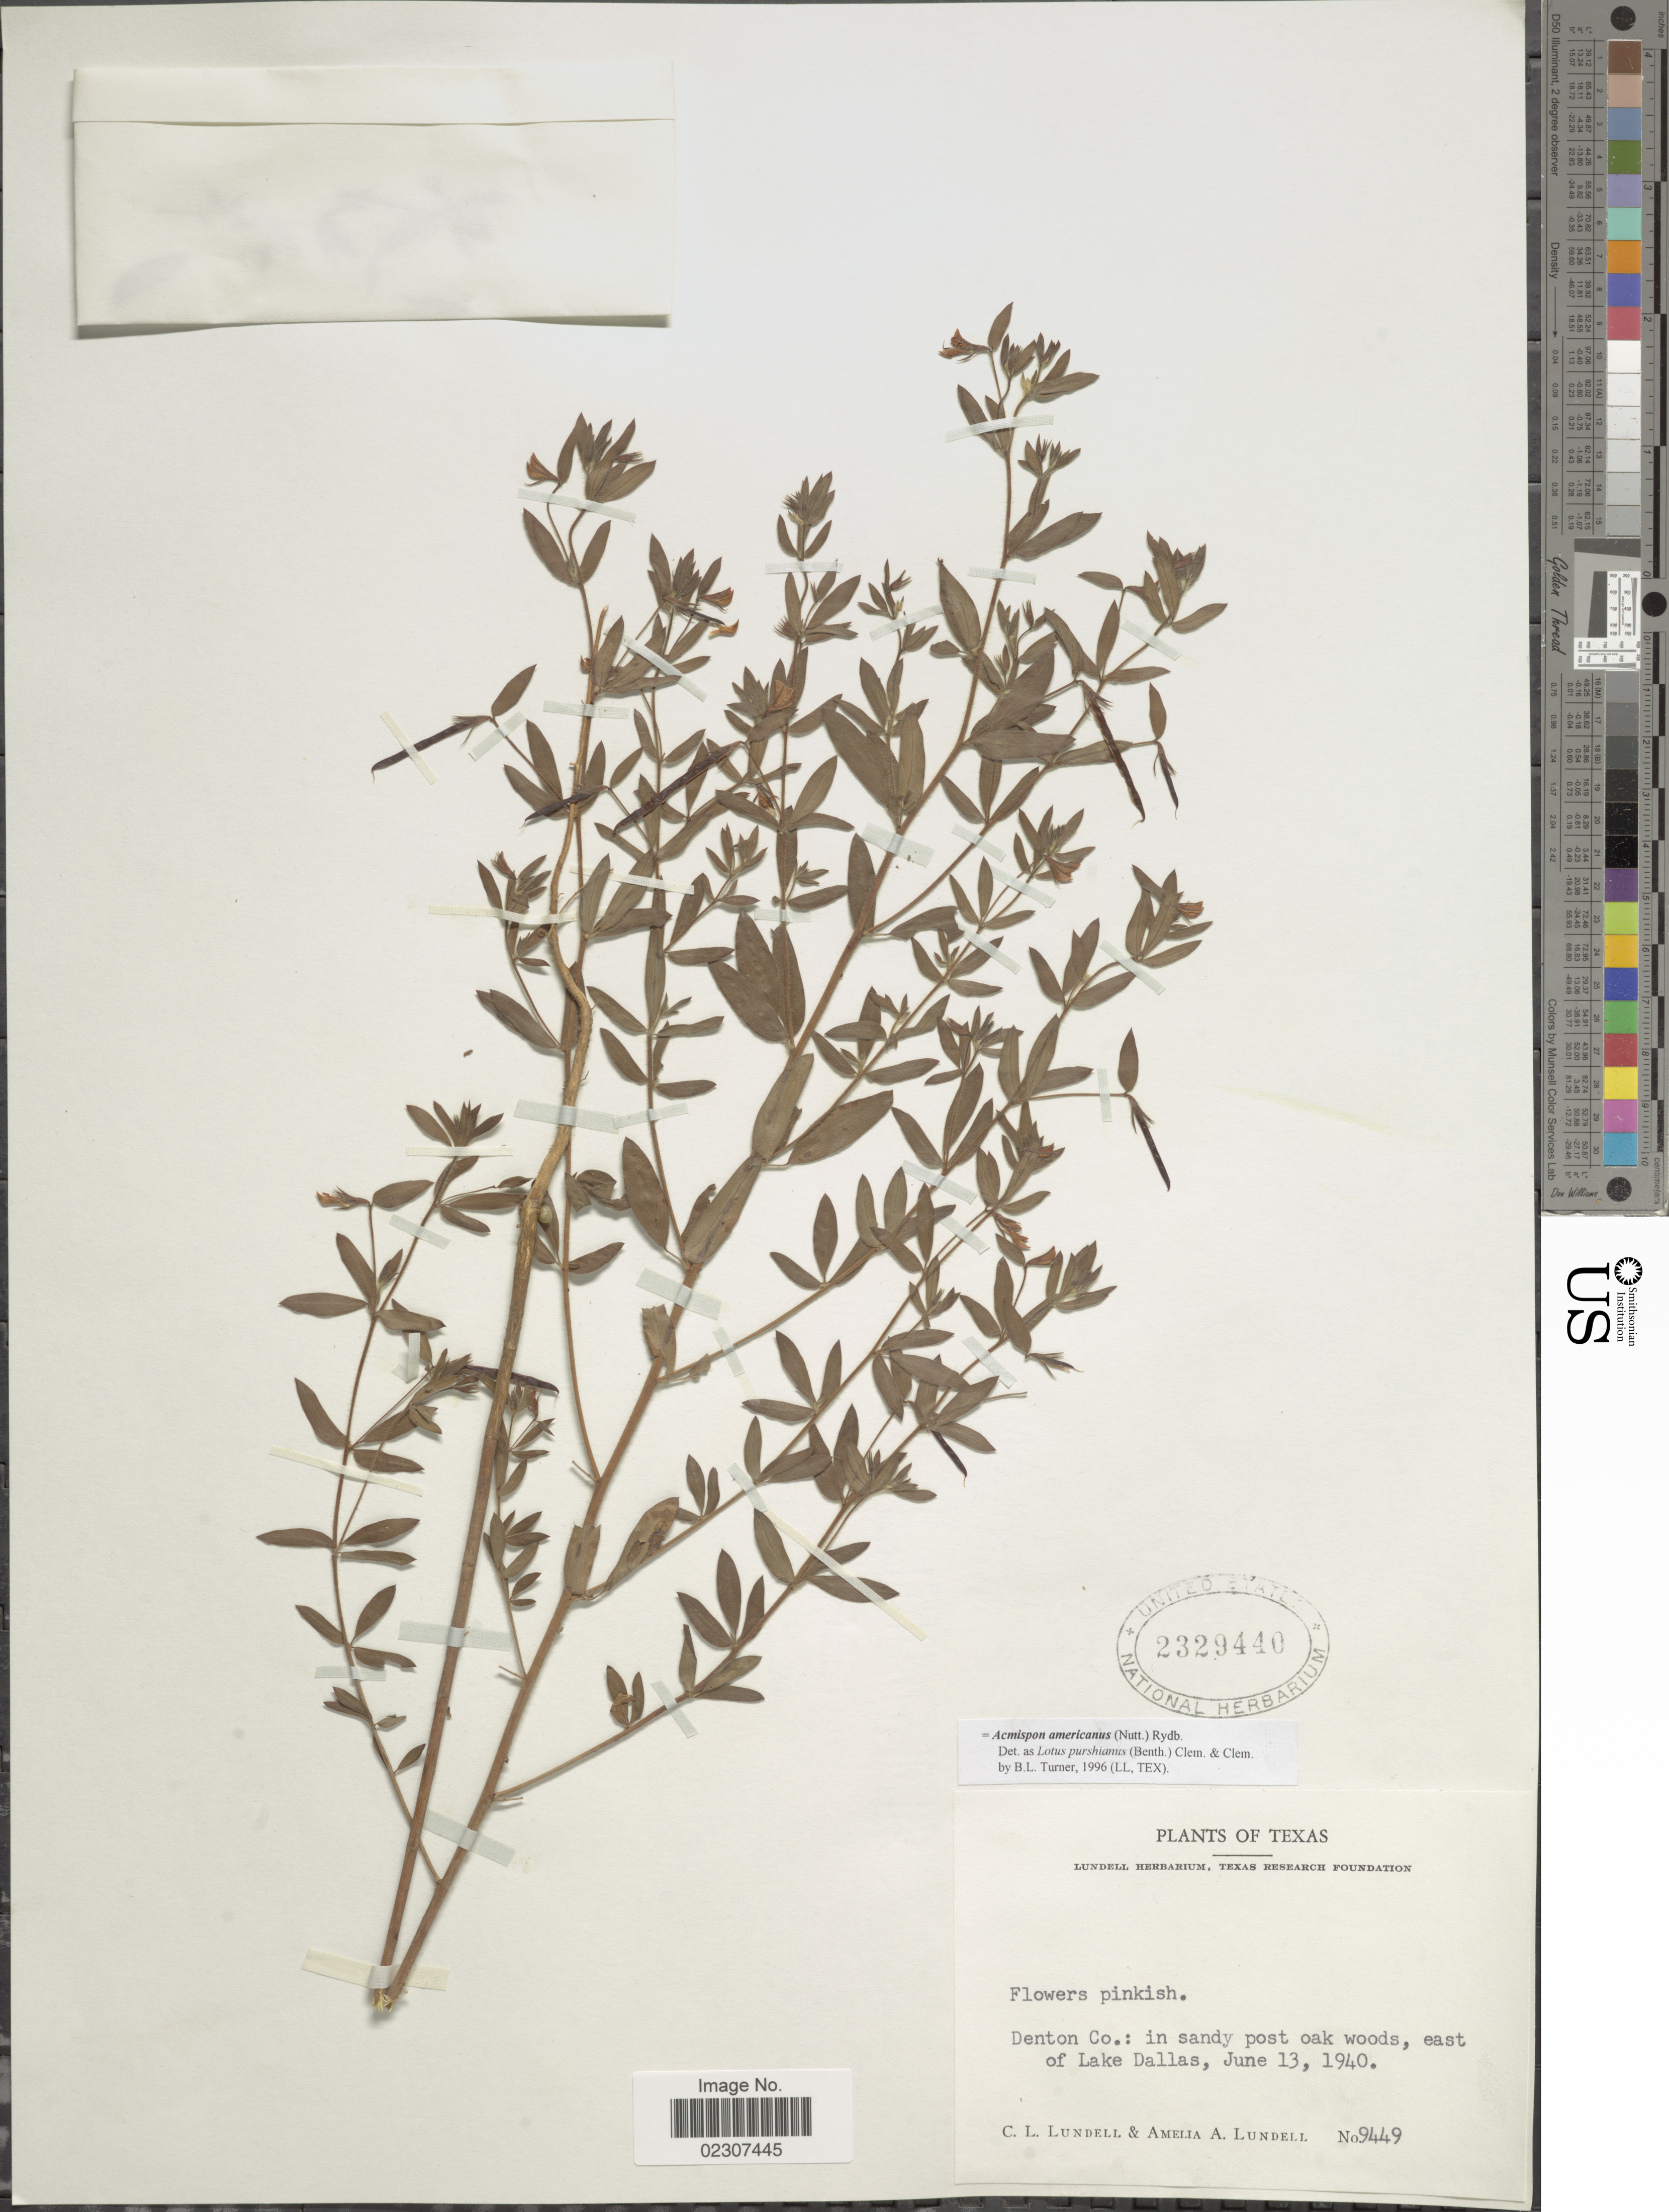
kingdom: Plantae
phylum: Tracheophyta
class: Magnoliopsida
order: Fabales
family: Fabaceae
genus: Acmispon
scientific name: Acmispon americanus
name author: (Nutt.) Rydb.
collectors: C. L. Lundell & A. A. Lundell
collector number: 9449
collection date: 1940-06-13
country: United States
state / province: Texas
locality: Texas, Denton Co.: in sandy post oak woods, east of Lake Dallas.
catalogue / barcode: US 2329440